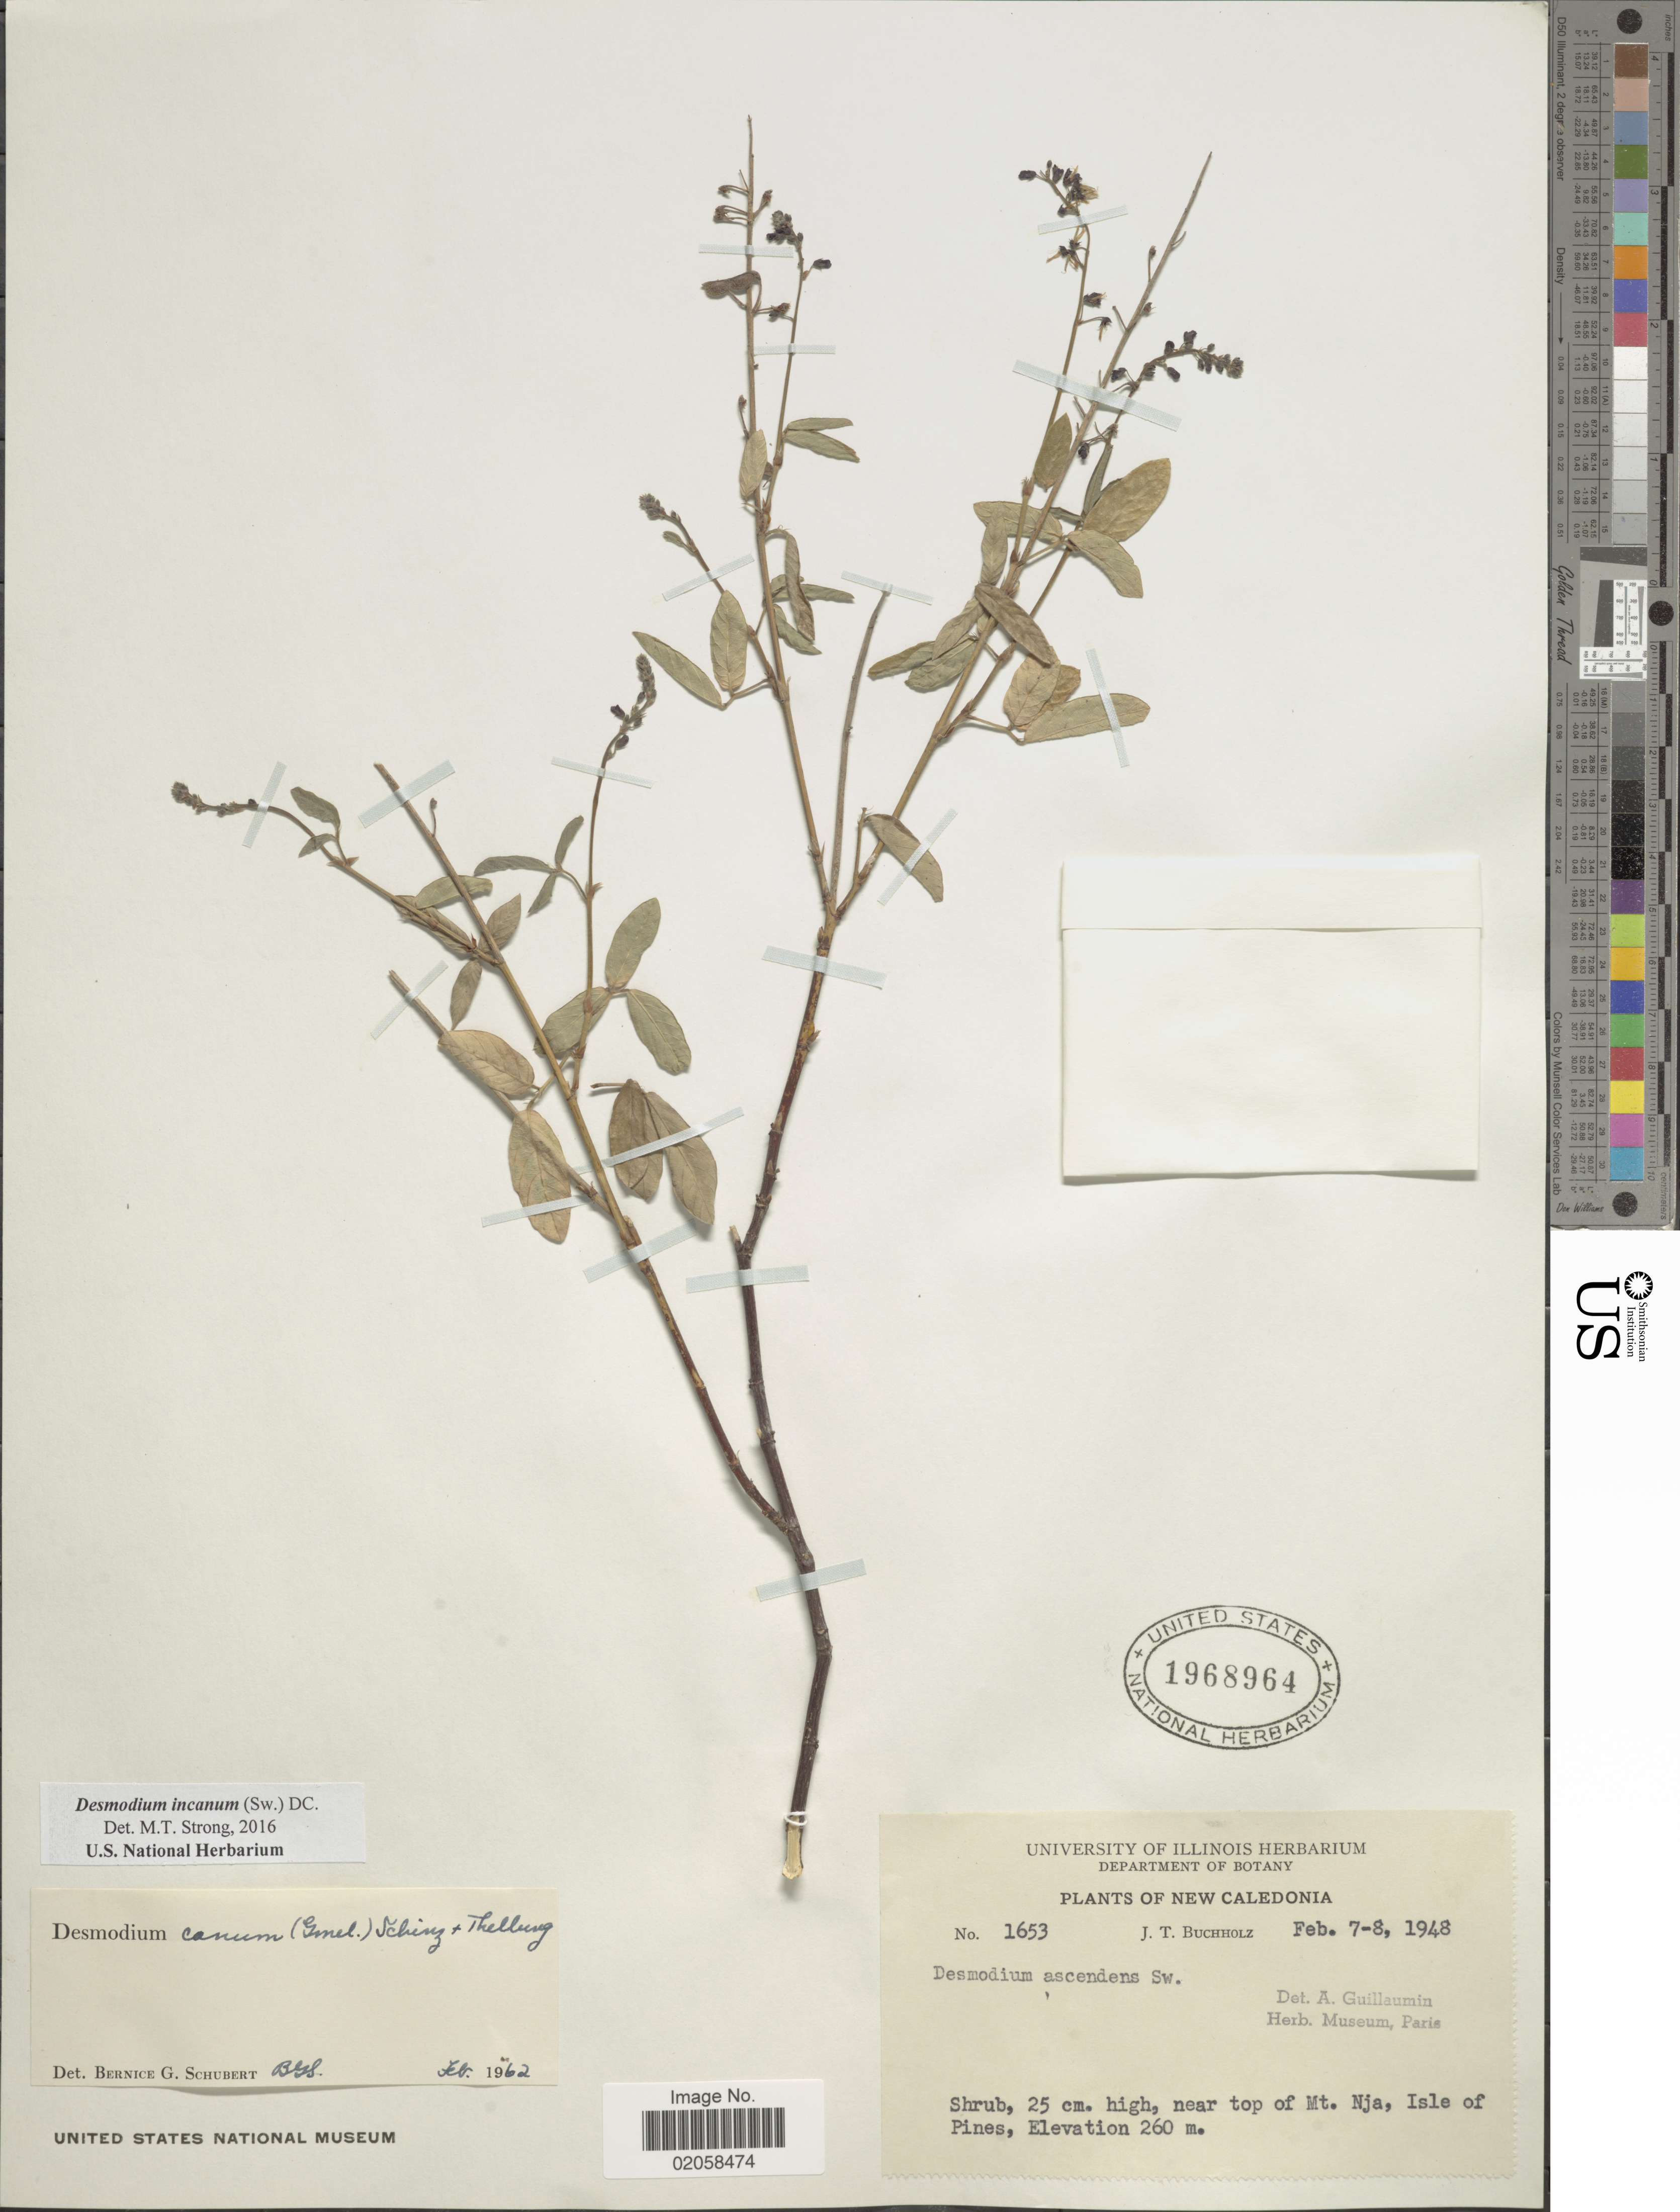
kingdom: Plantae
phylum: Tracheophyta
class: Magnoliopsida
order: Fabales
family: Fabaceae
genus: Desmodium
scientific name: Desmodium incanum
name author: (Sw.) DC.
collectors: J. T. Buchholz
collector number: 1653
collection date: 1948-02-07/1948-02-08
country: New Caledonia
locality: Near top of Mt. Nja, Isle of Pines.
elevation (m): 260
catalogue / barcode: US 1968964